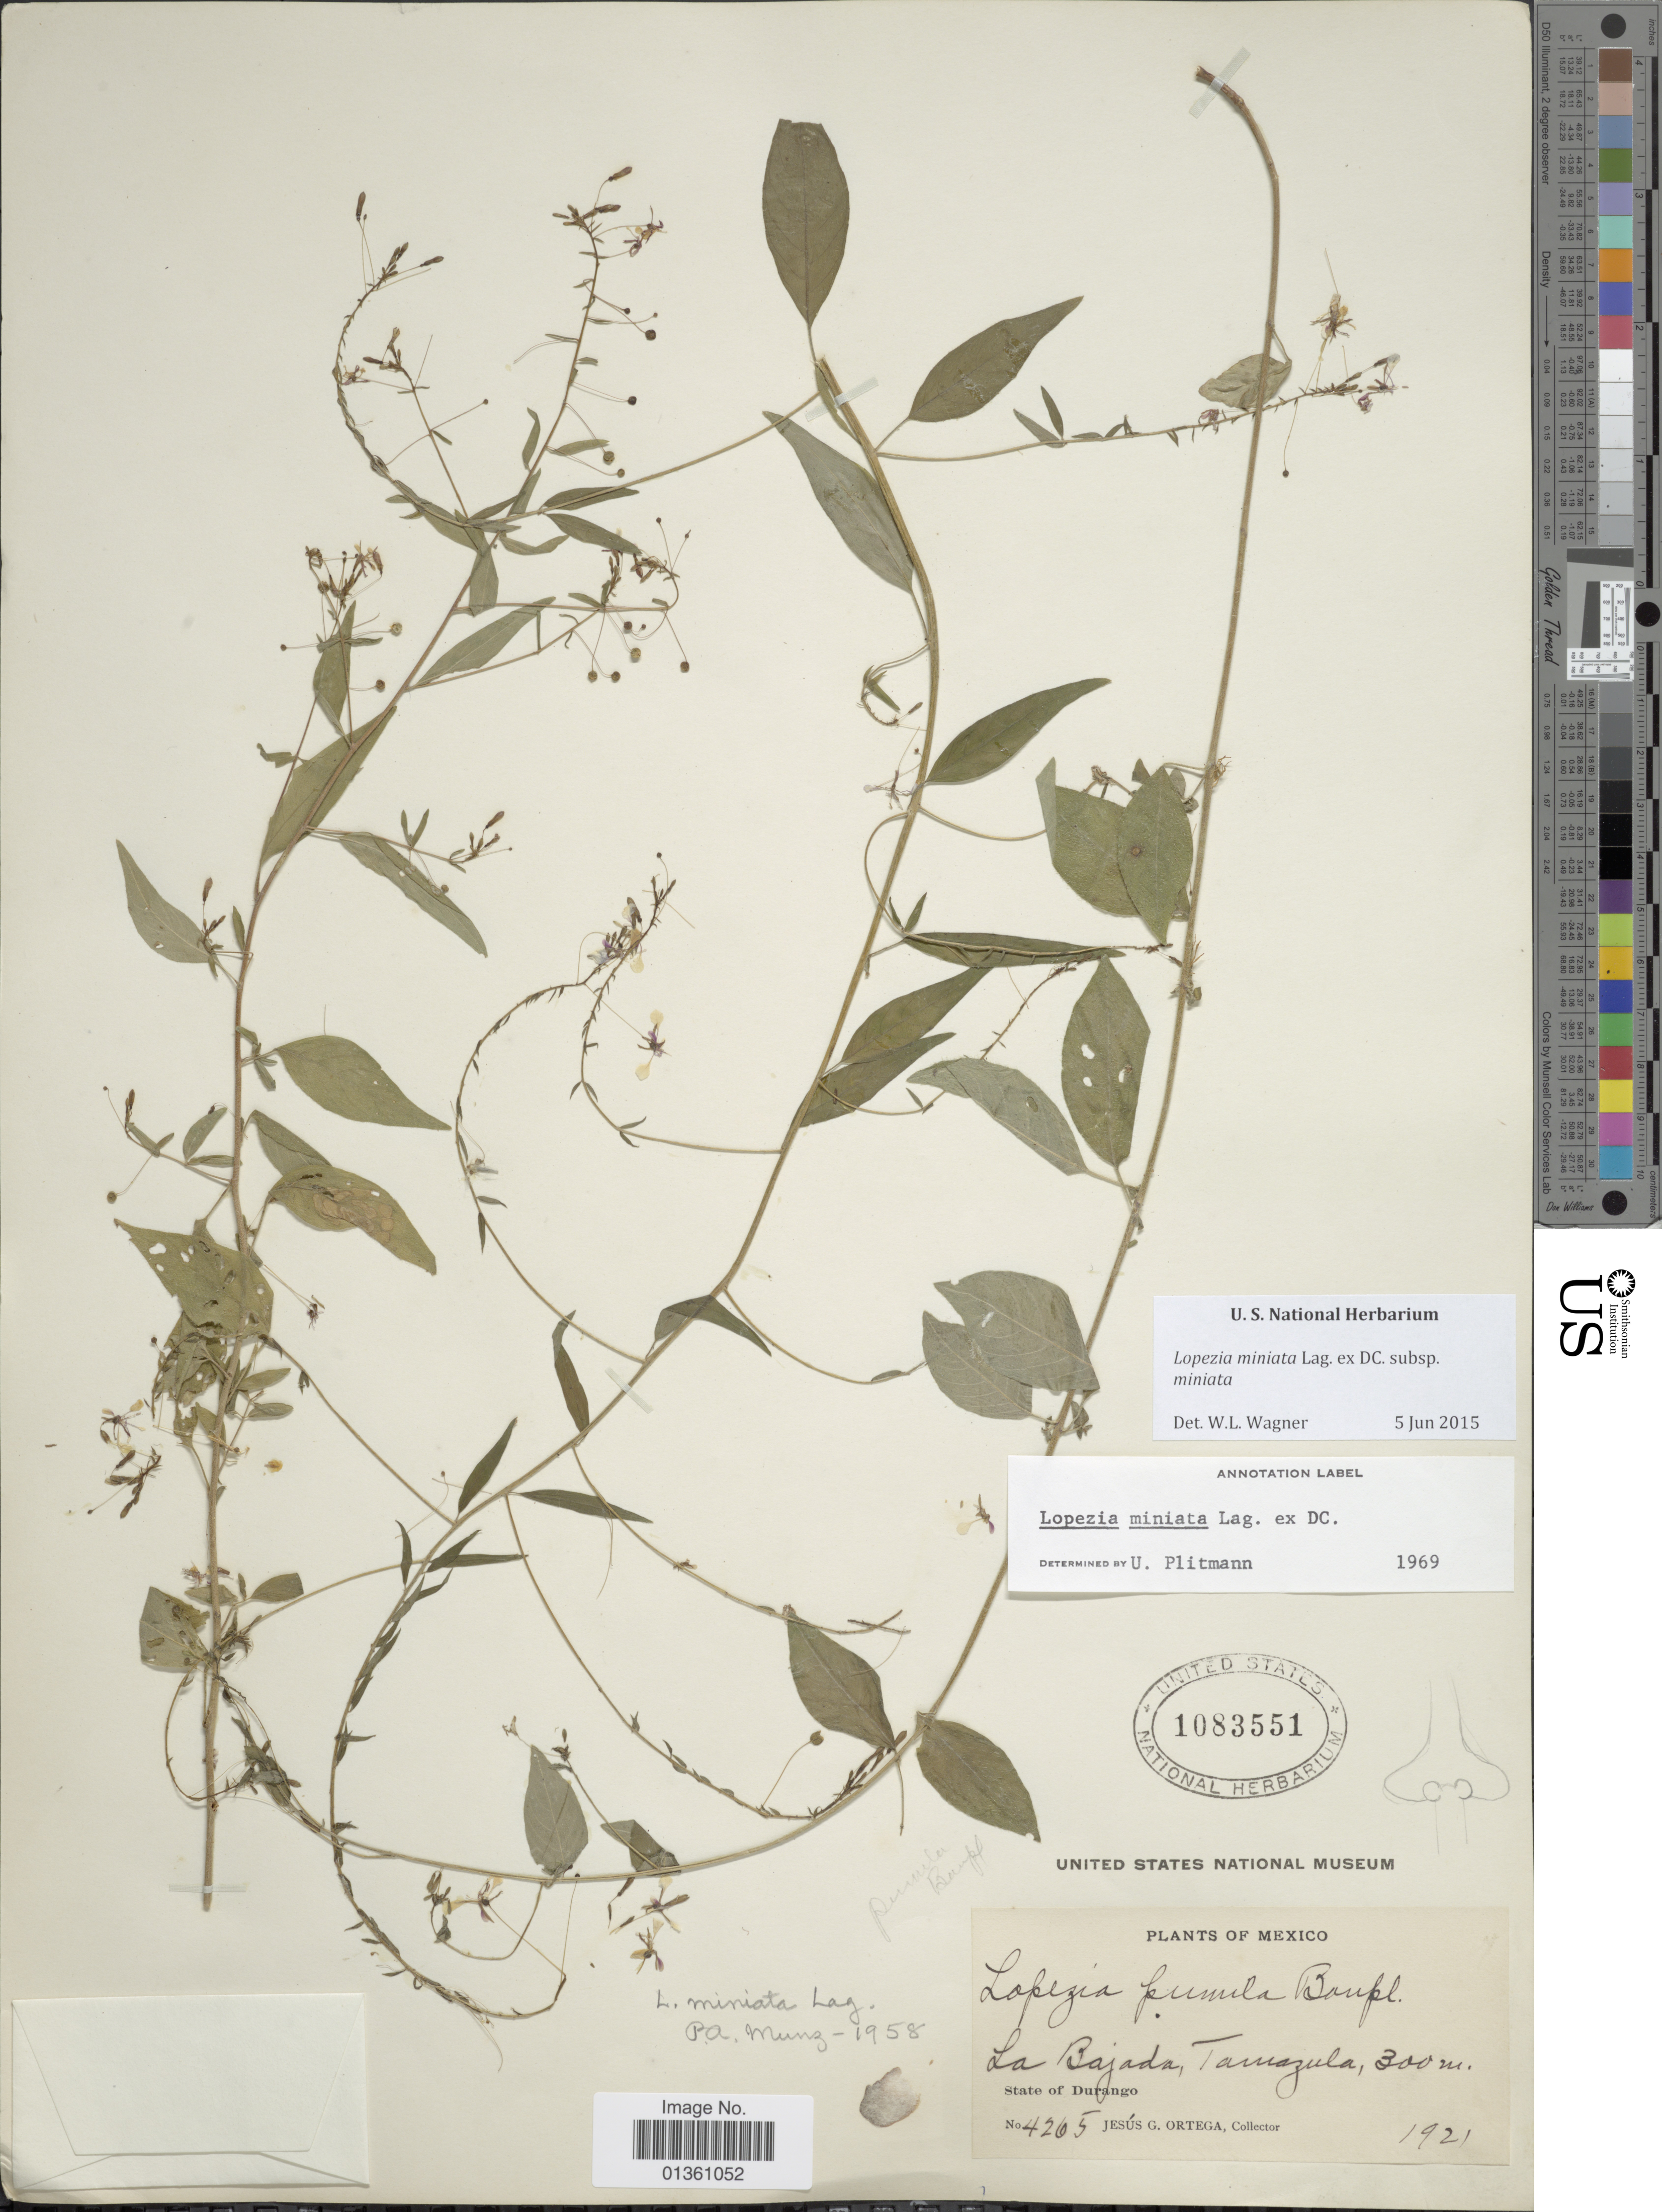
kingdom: Plantae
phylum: Tracheophyta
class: Magnoliopsida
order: Myrtales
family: Onagraceae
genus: Lopezia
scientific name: Lopezia miniata subsp. miniata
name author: Lag. ex DC.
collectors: J. Ortega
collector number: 4265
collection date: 1921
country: Mexico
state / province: Durango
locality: La Bajada, Tamazula.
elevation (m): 300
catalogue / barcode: US 1083551